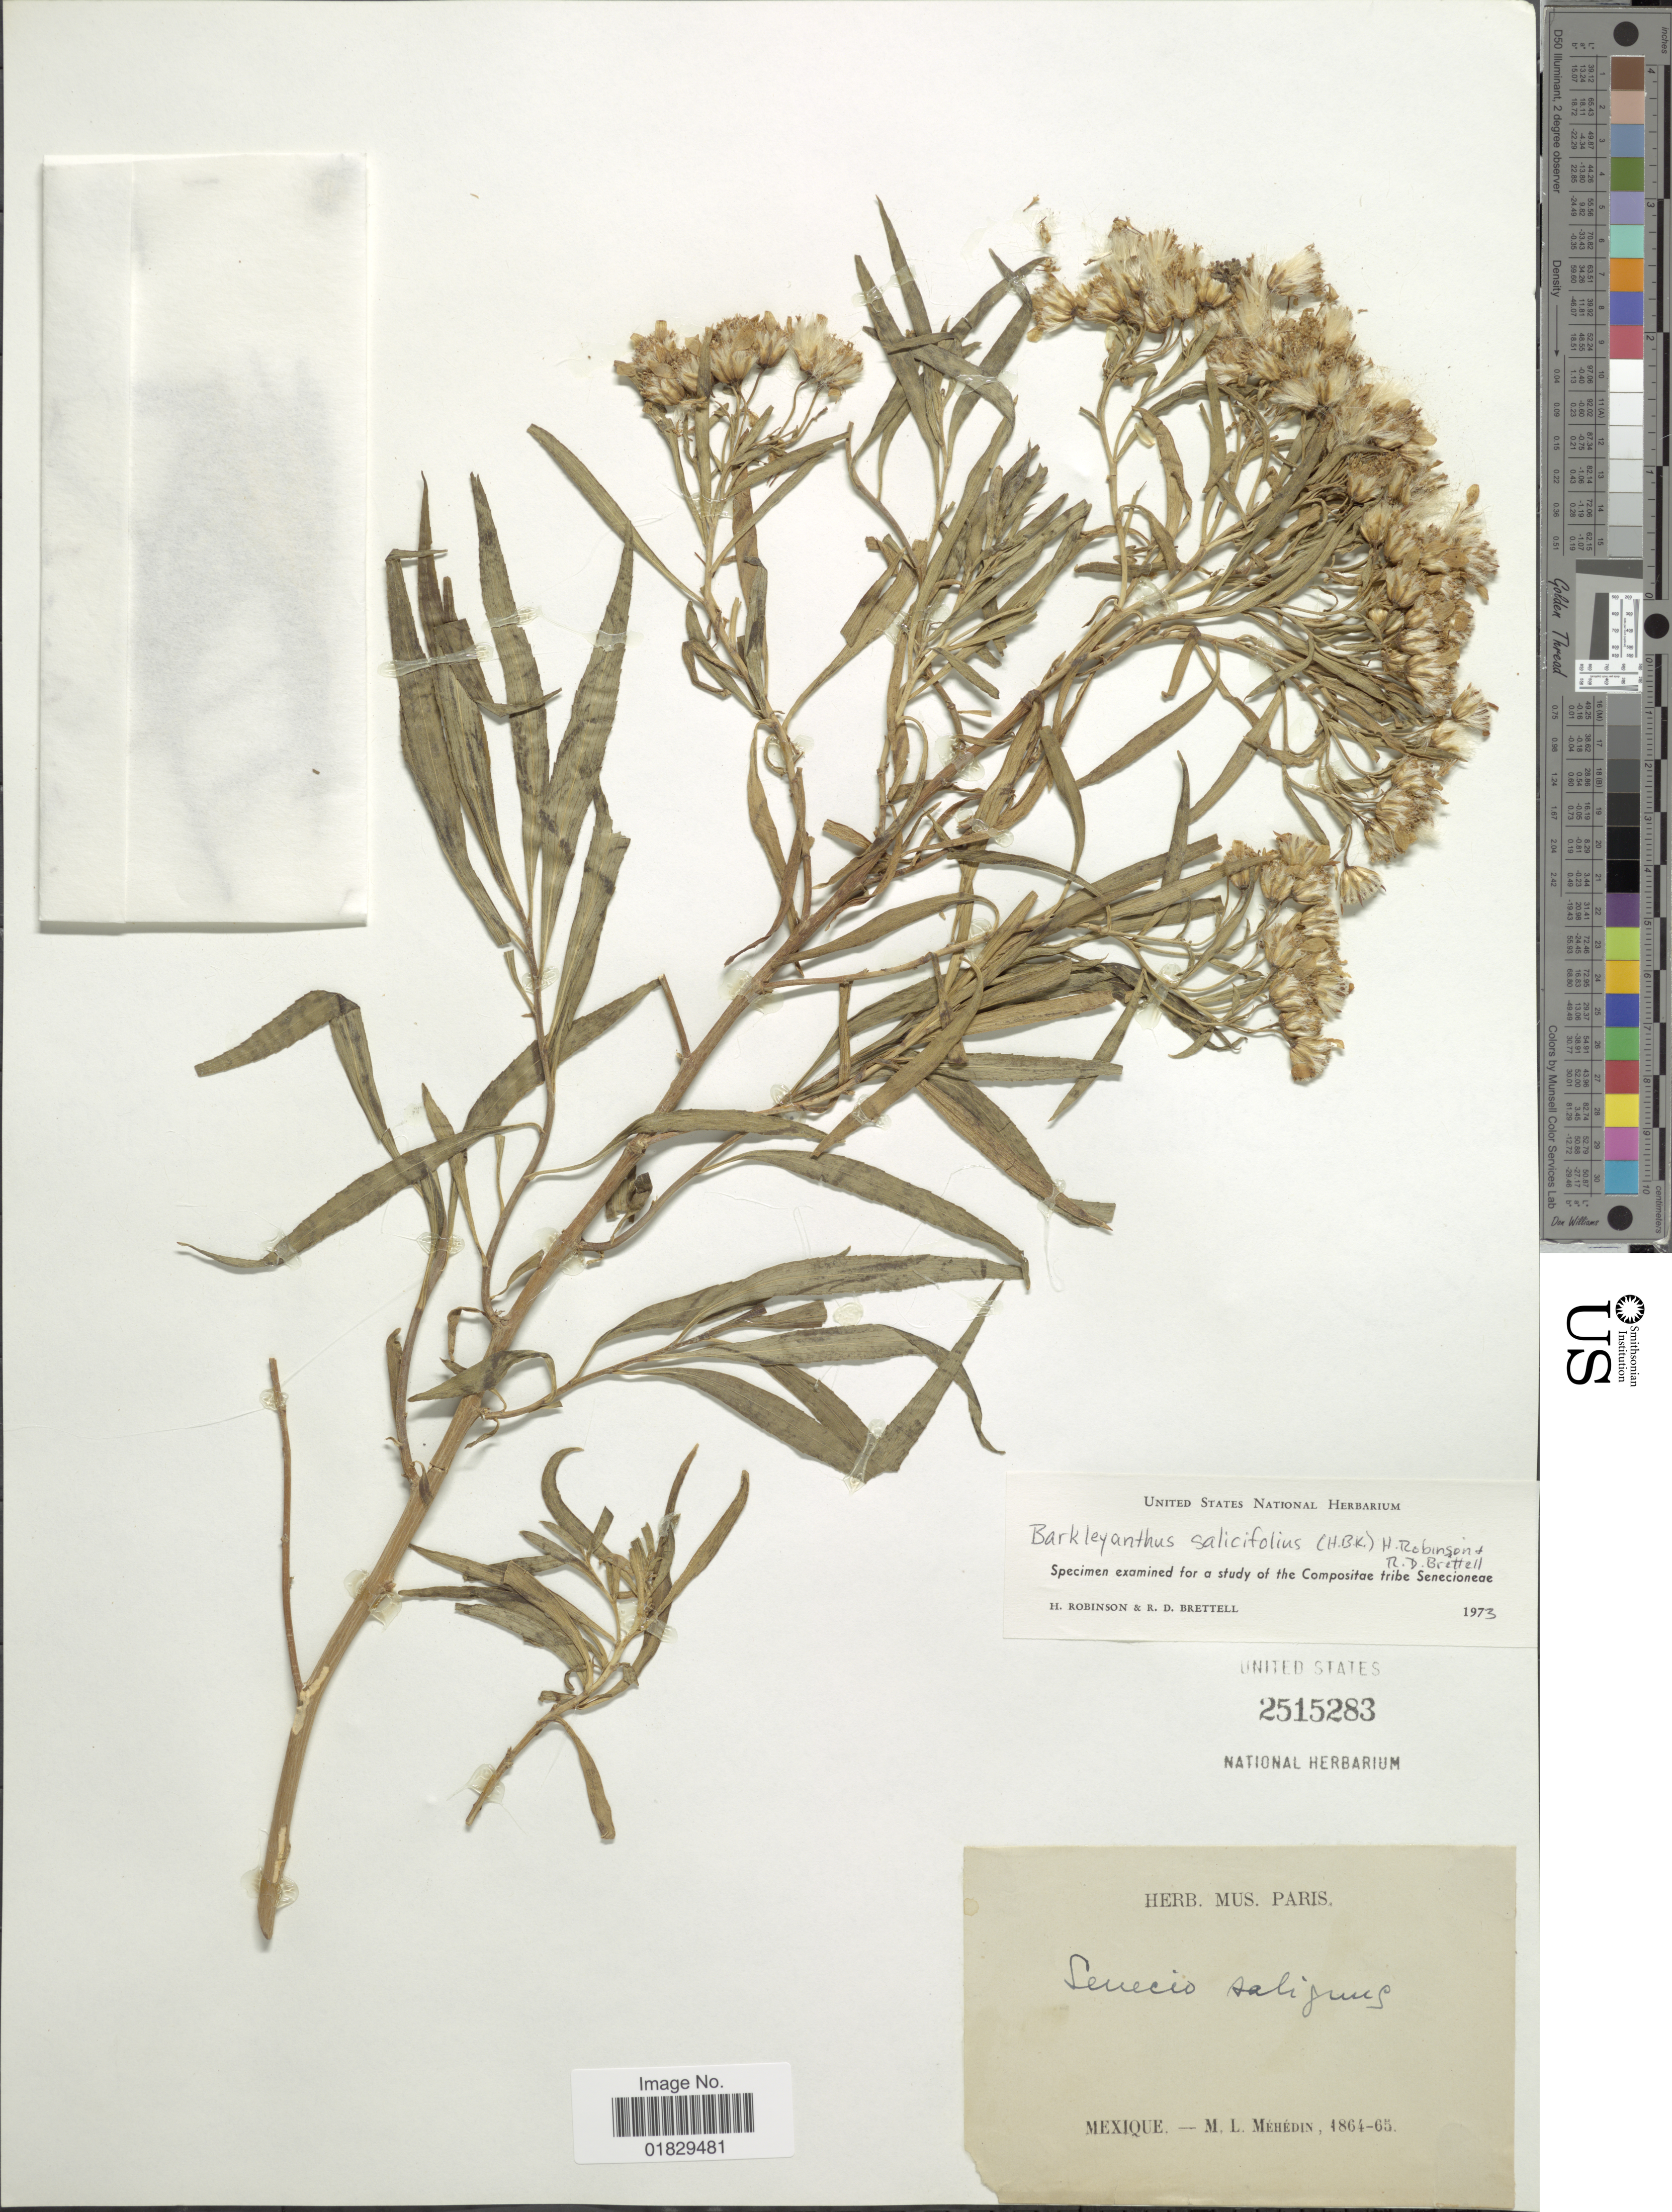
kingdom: Plantae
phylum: Tracheophyta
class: Magnoliopsida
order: Asterales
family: Asteraceae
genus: Barkleyanthus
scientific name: Barkleyanthus salicifolius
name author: (Kunth) H. Rob. & Brettell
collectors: M. Méhédin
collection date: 1864/1865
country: Mexico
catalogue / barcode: US 2515283